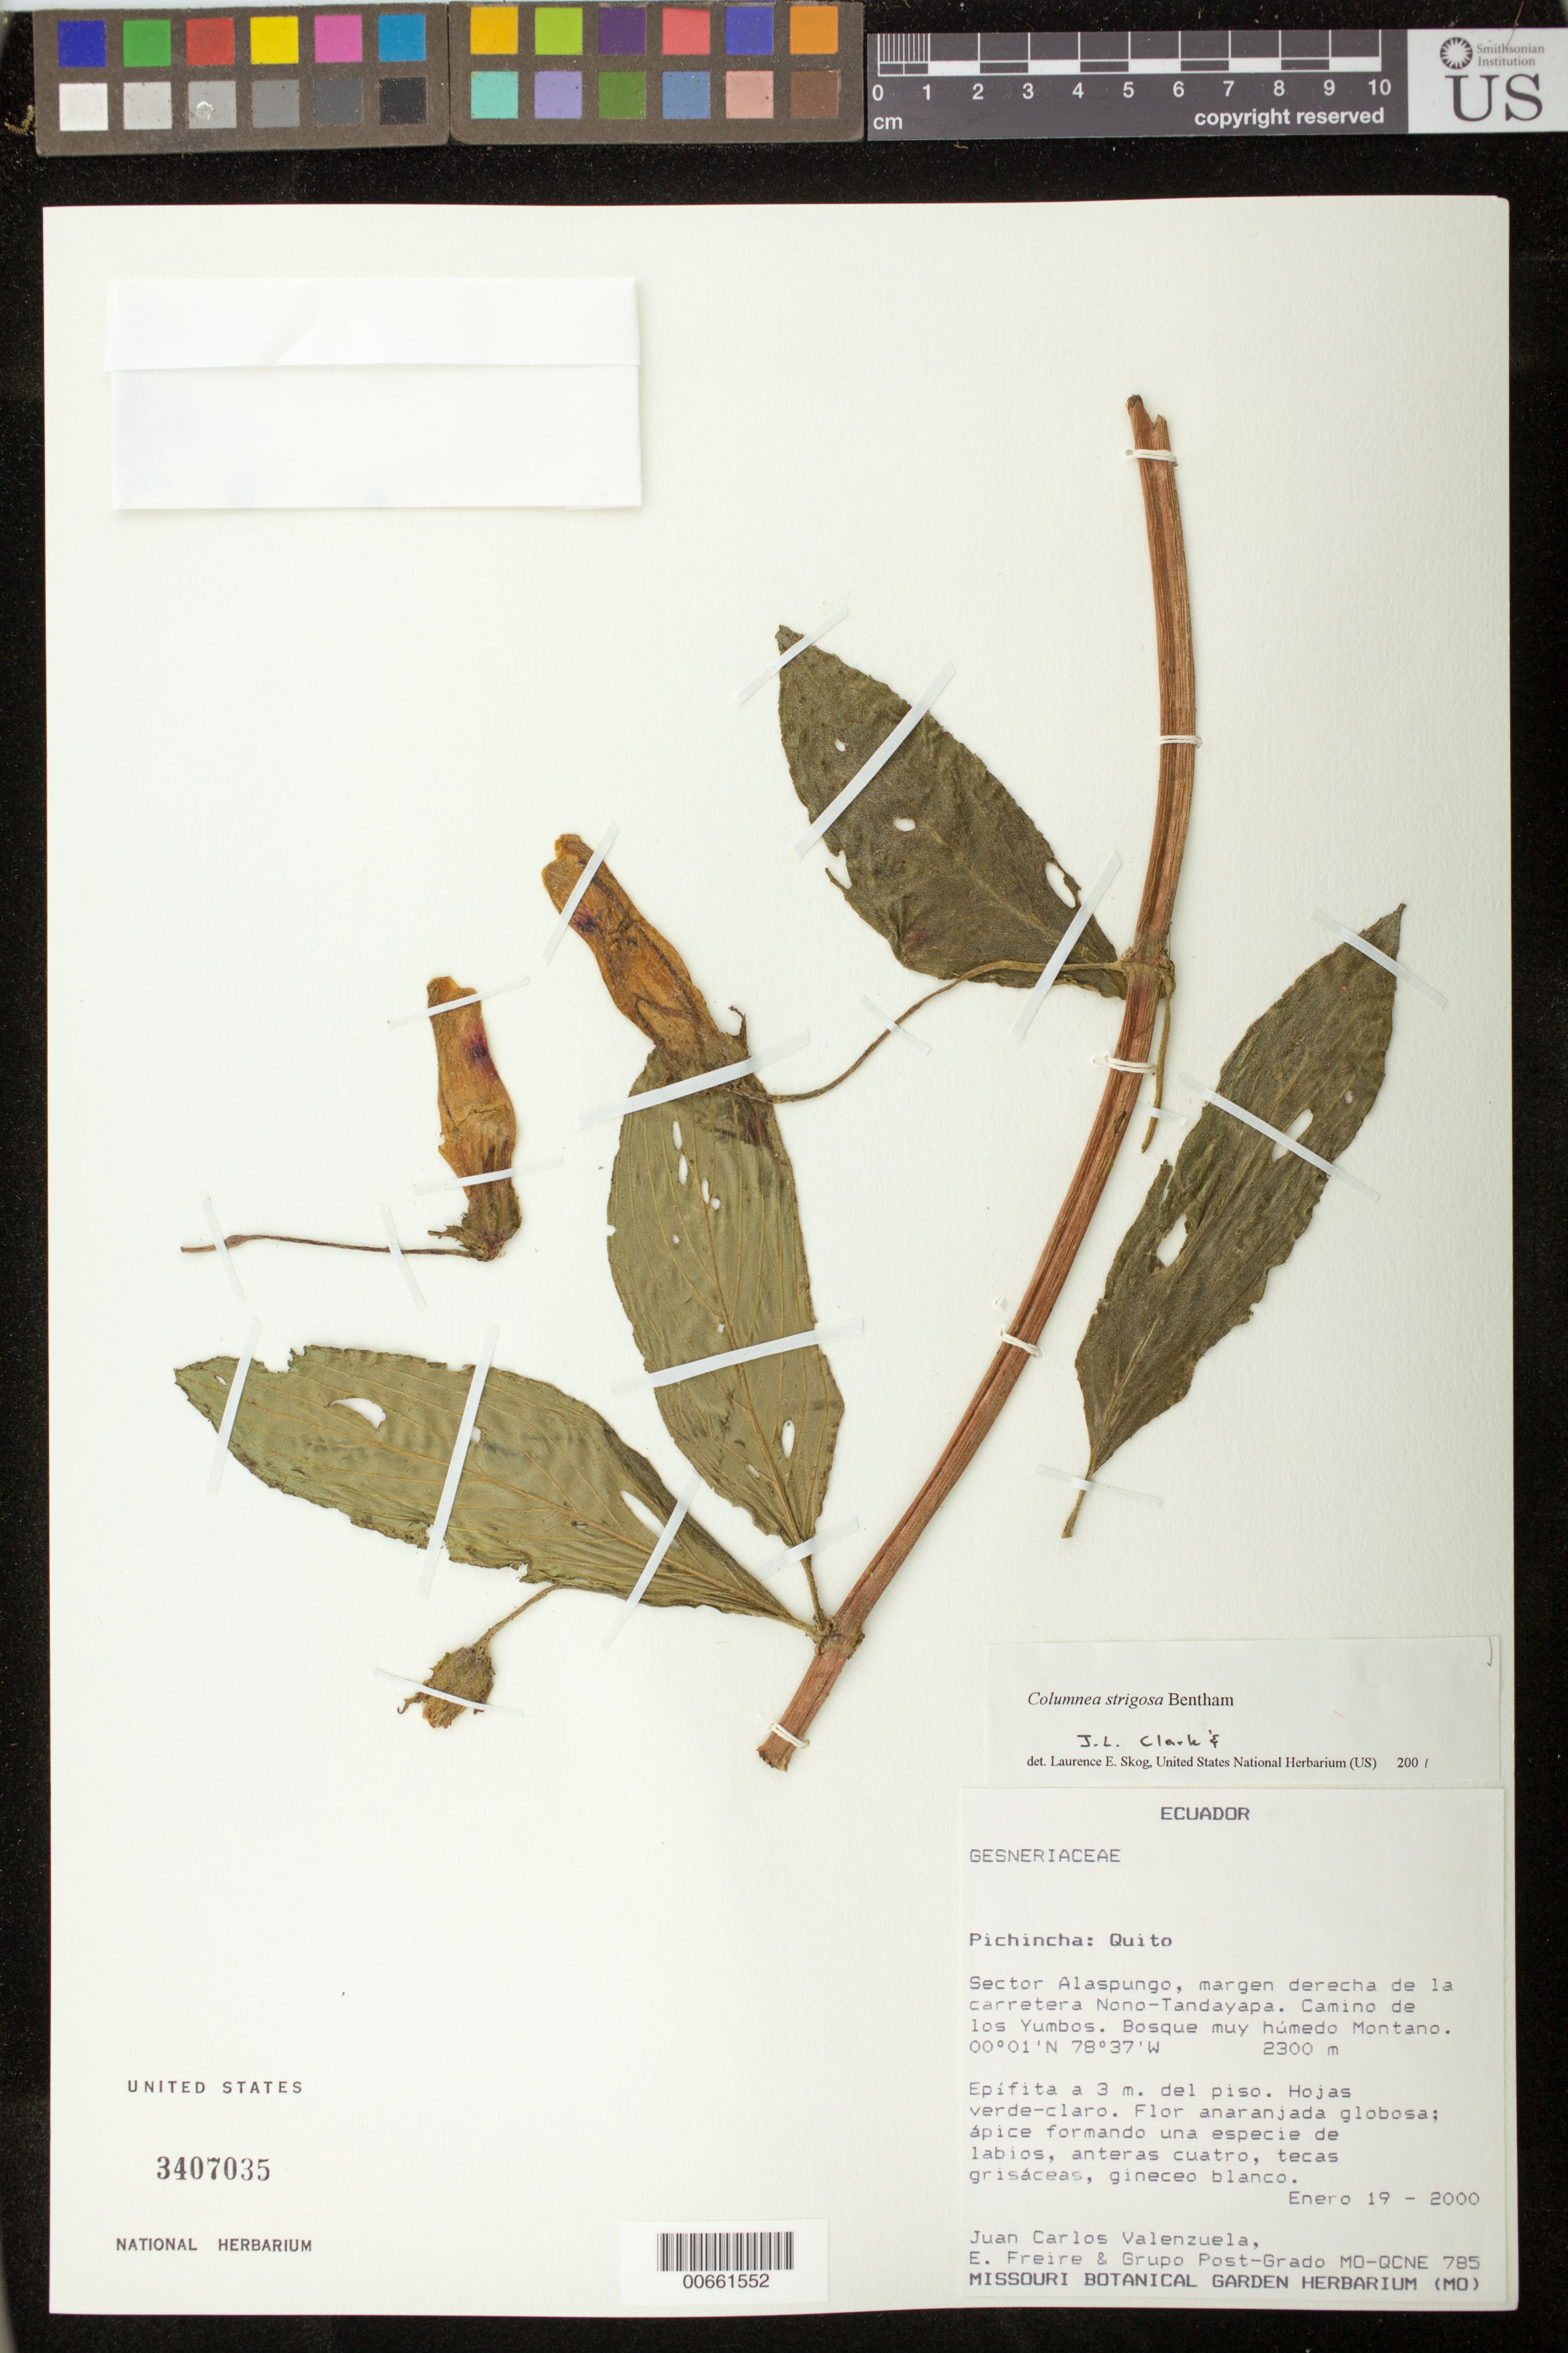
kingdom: Plantae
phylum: Tracheophyta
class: Magnoliopsida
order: Lamiales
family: Gesneriaceae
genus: Columnea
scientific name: Columnea strigosa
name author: Benth.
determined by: Clark, J. L.; Skog, Laurence E.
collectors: J. Valenzuela, E. Freire & Grupo Post-Grado MO-QCNE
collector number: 785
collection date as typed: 19 Jan 2000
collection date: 2000-01-19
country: Ecuador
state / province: Pichincha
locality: Quito, Sector Alaspungo, margen derecha de la carretera Nono-Tandayapa, camino de los Yumbos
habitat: Bosque muy húmedo montano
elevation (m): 2300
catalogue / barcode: US 3407035